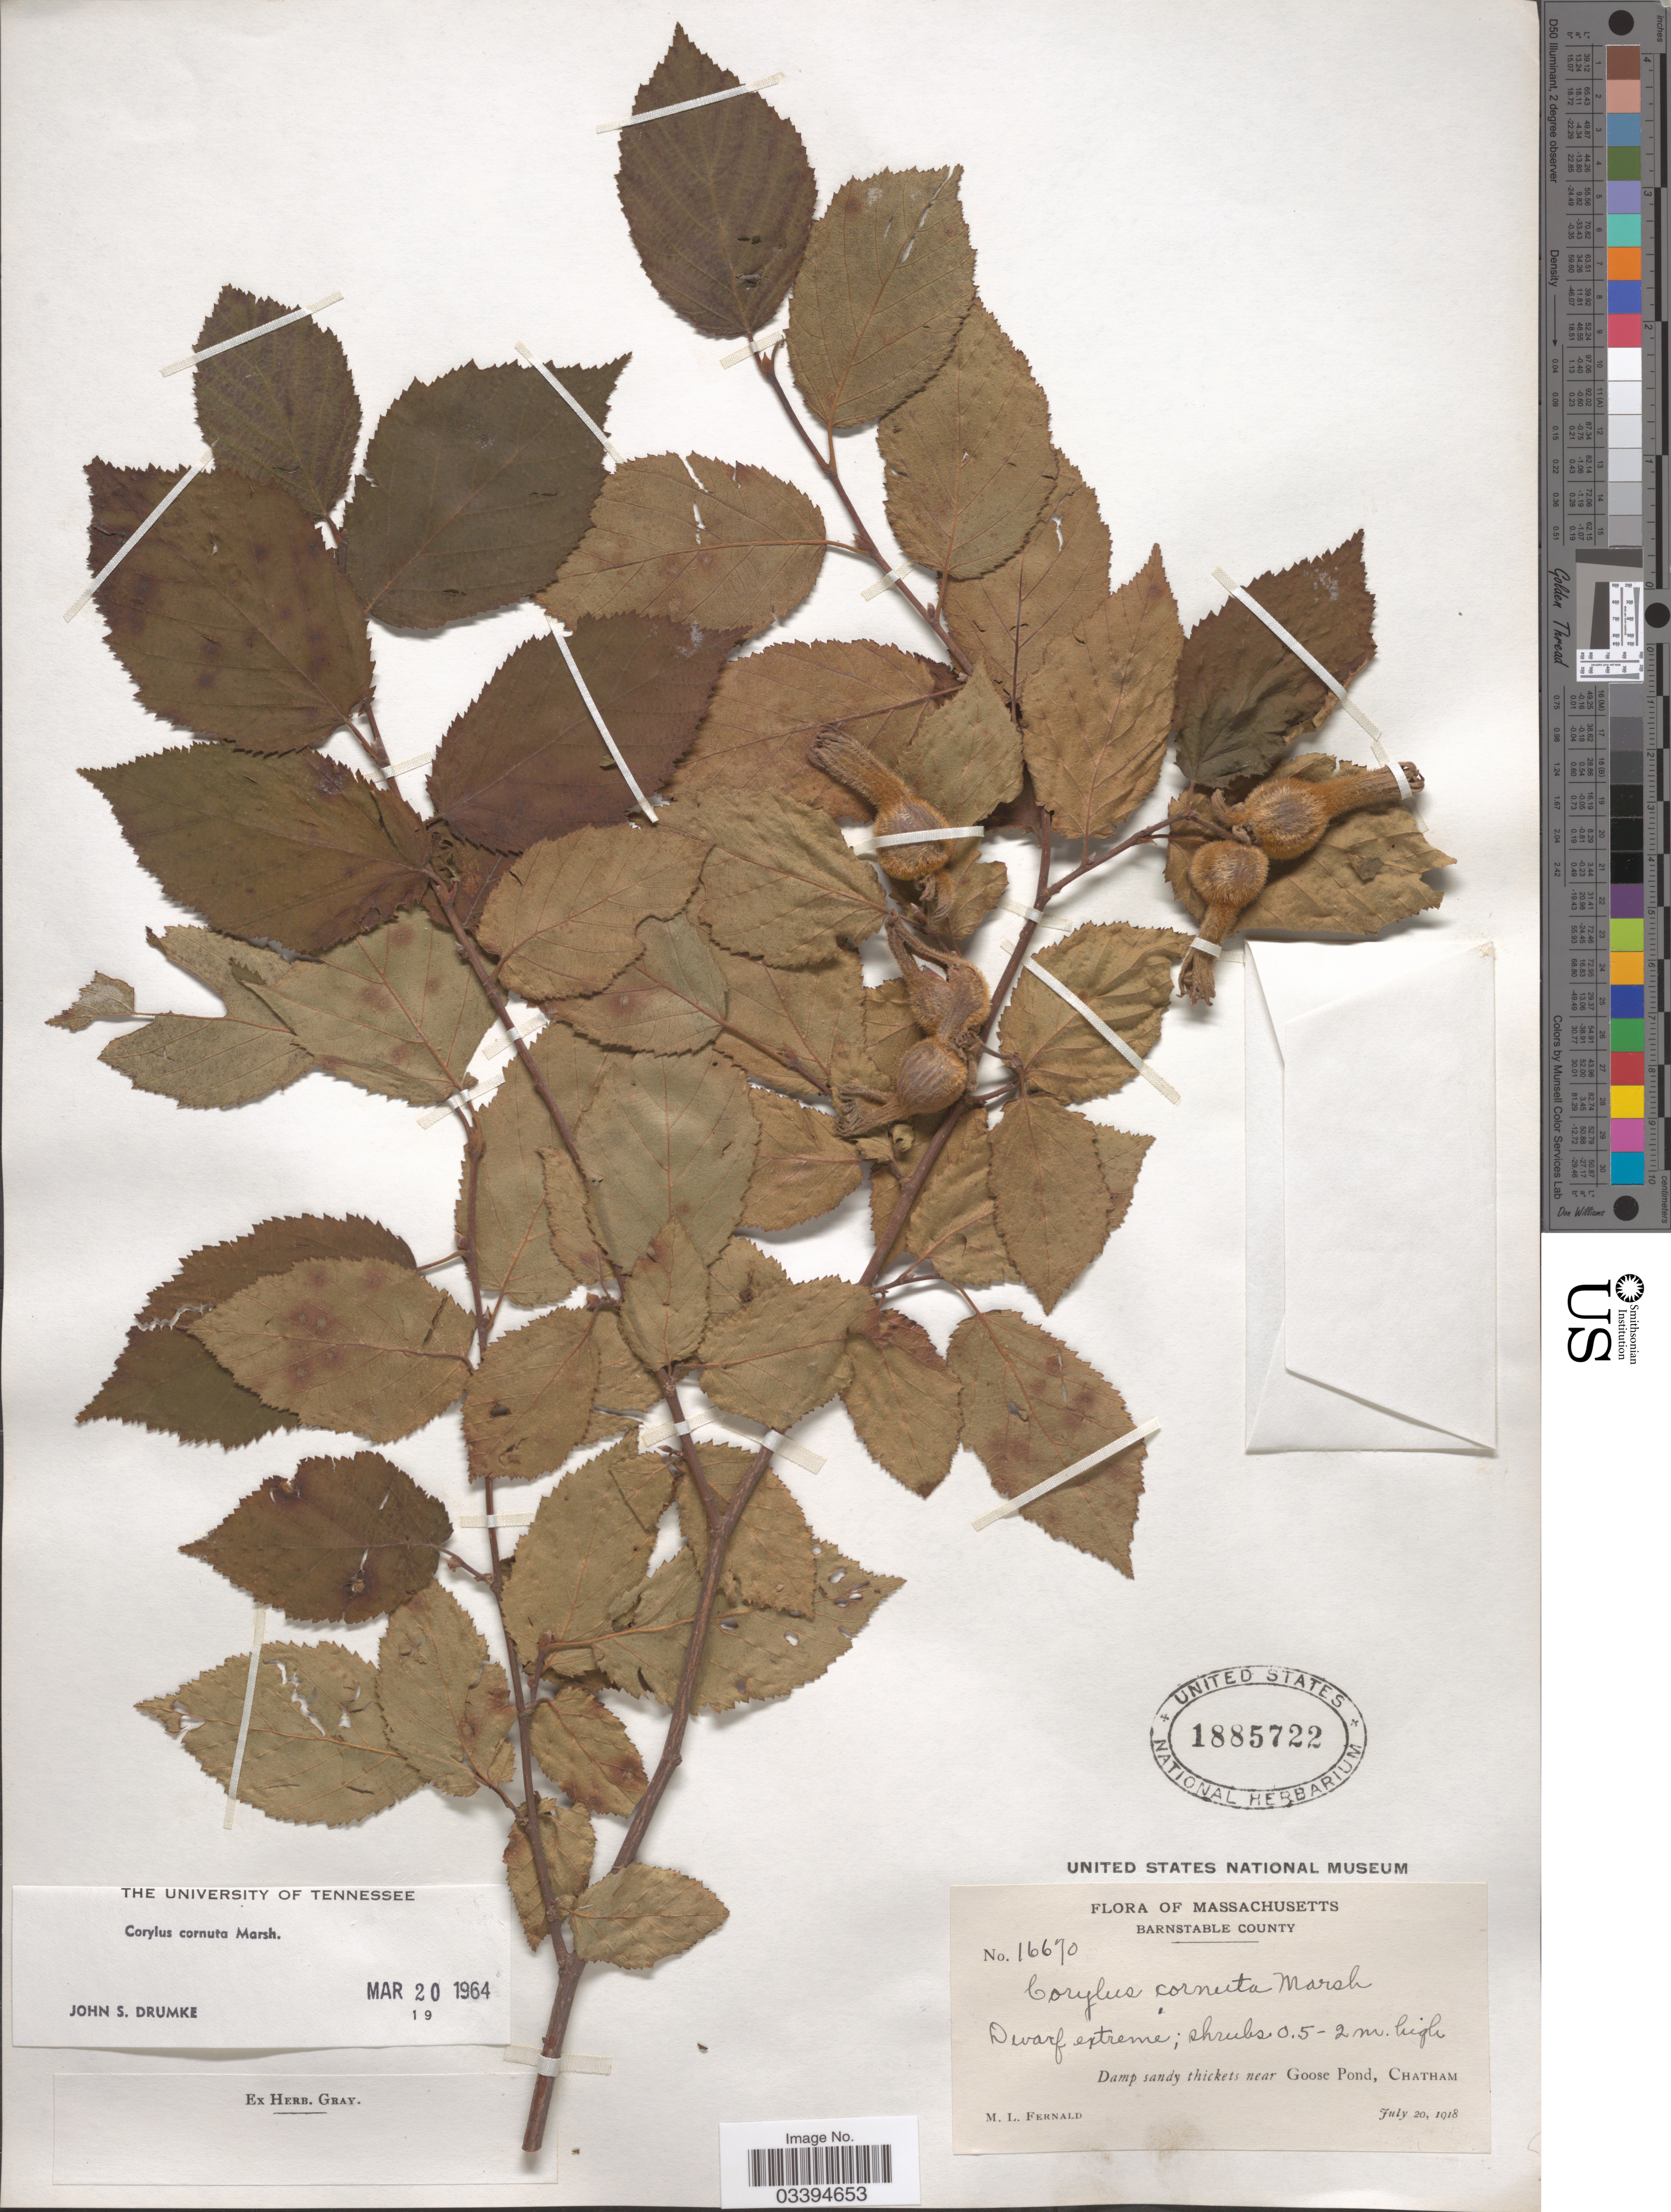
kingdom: Plantae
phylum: Tracheophyta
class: Magnoliopsida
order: Fagales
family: Betulaceae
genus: Corylus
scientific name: Corylus cornuta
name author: Marshall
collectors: M. L. Fernald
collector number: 16670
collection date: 1918-07-20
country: United States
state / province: Massachusetts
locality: Barnstable County. Damp sandy thickets near Goose Pond, Chatham.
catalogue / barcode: US 1885722